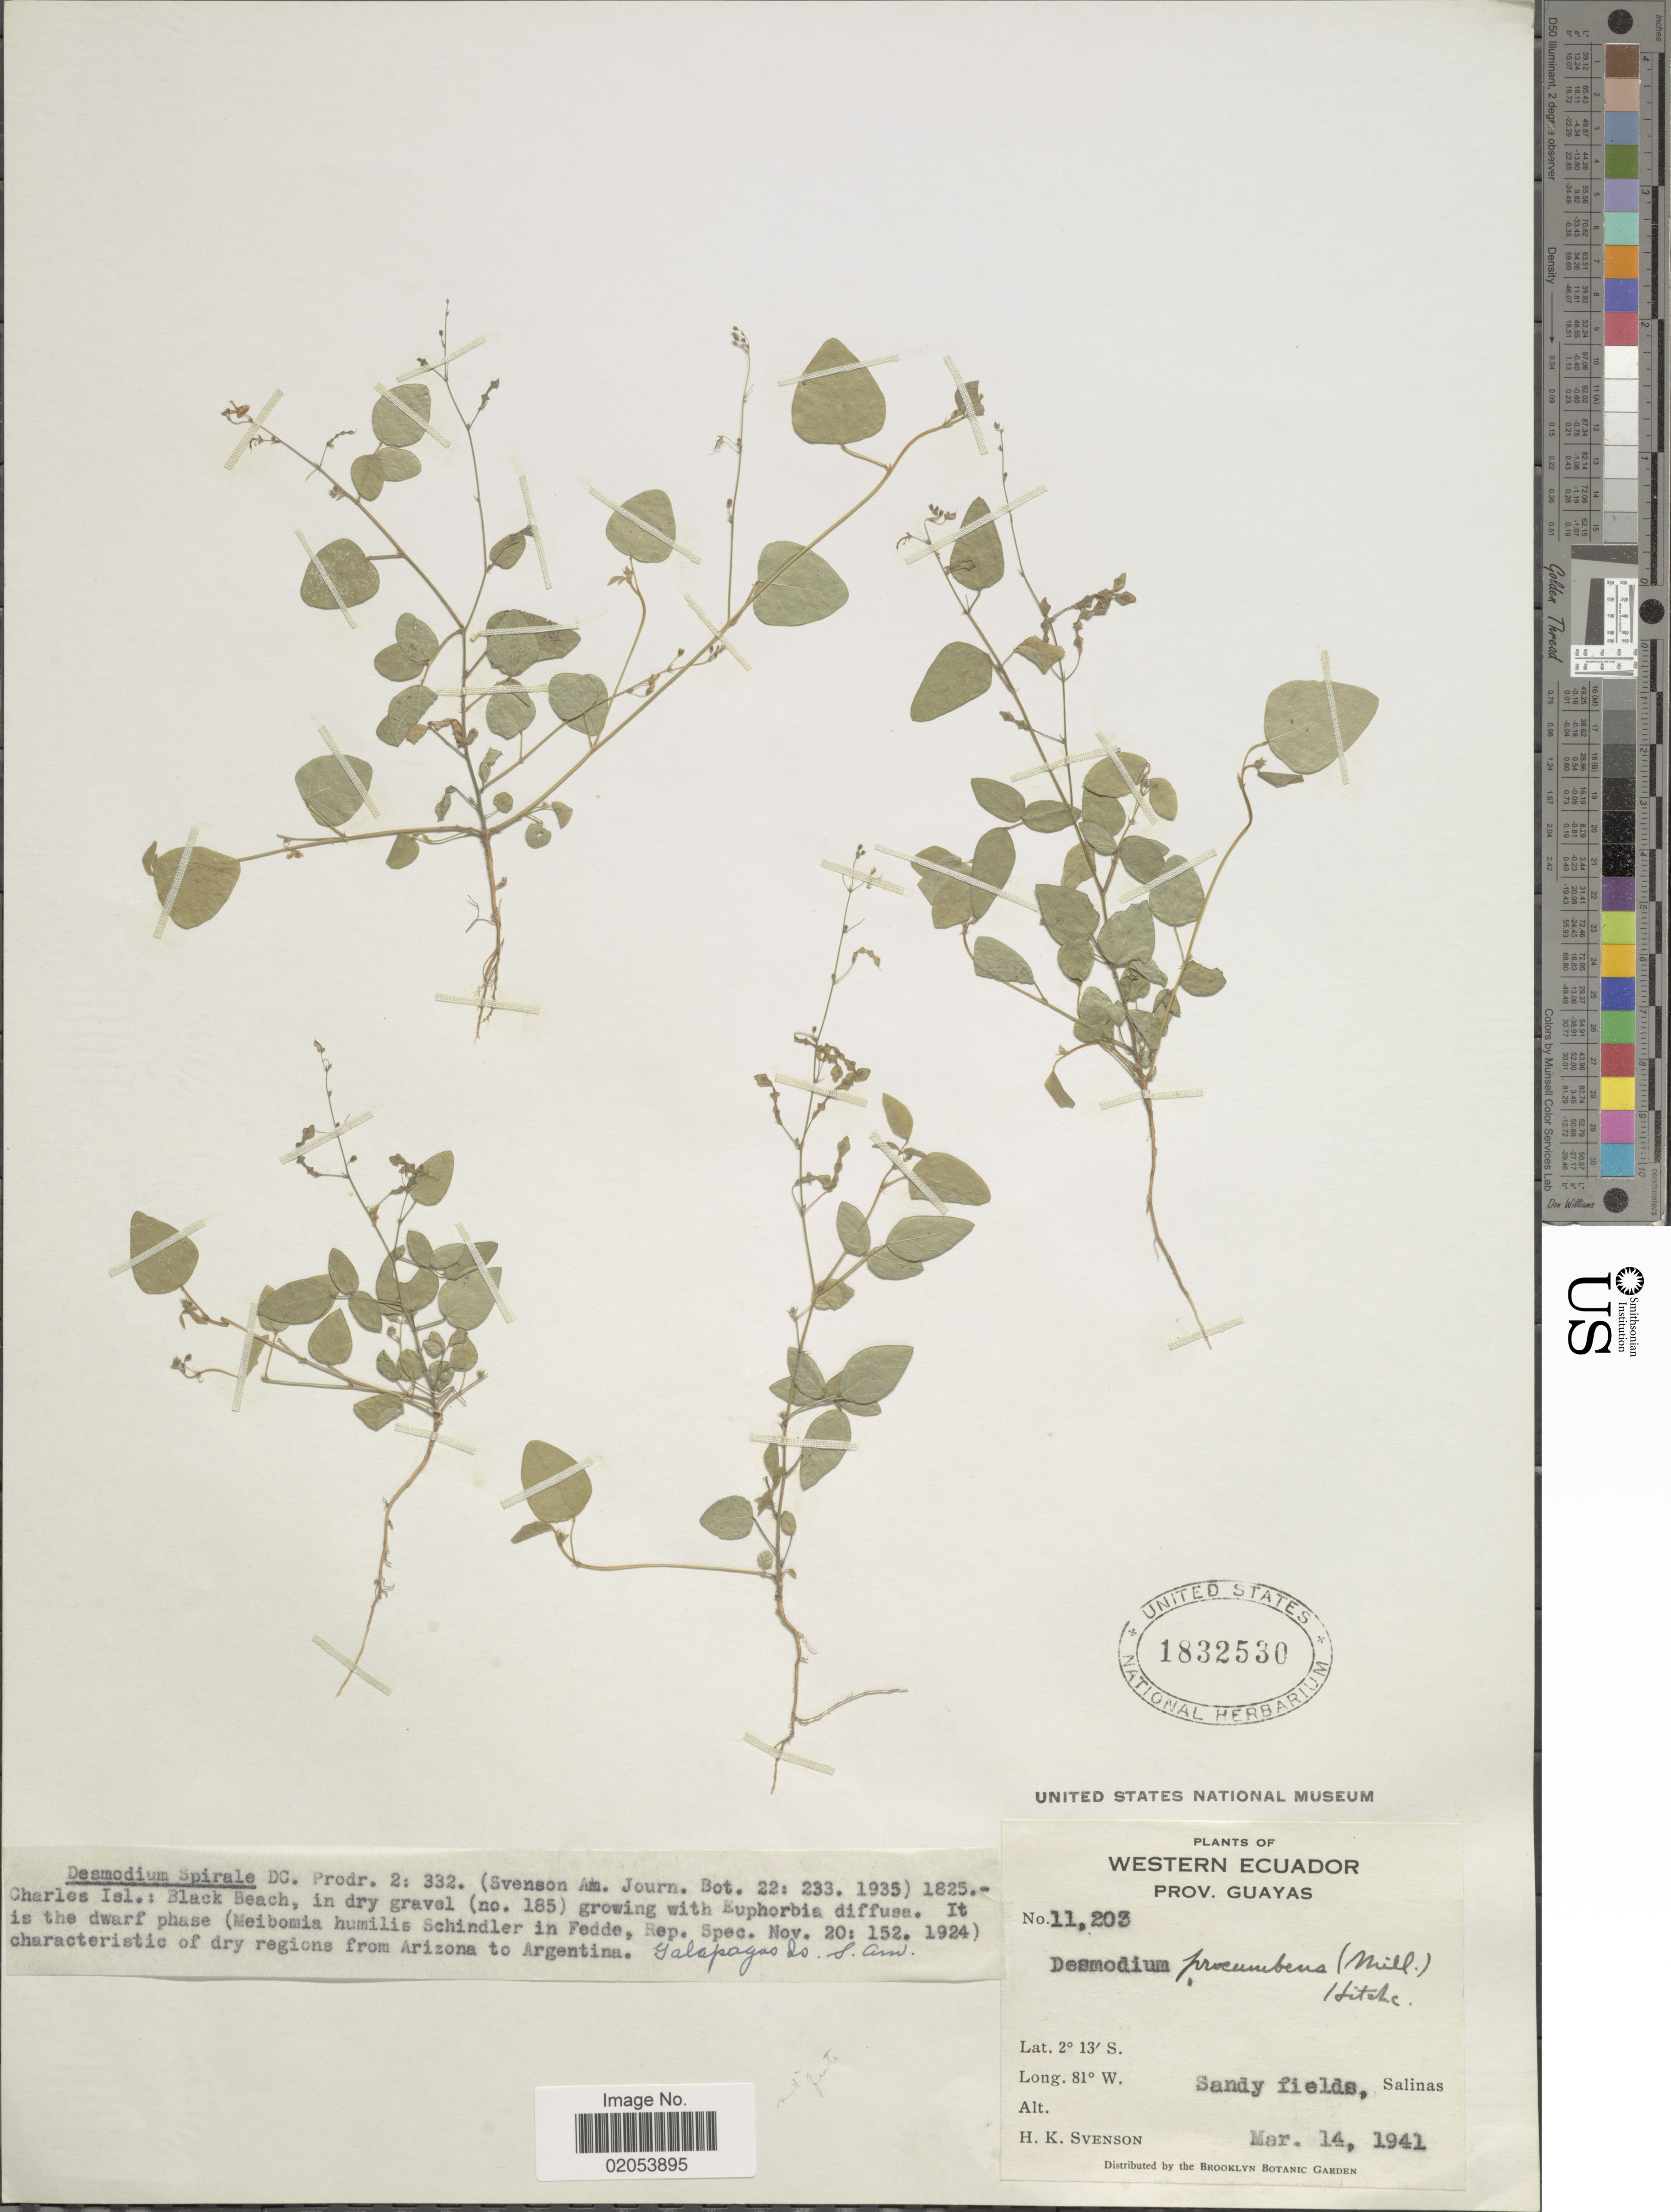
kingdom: Plantae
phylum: Tracheophyta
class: Magnoliopsida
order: Fabales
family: Fabaceae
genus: Desmodium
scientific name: Desmodium procumbens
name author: (Mill.) Hitchc.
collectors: H. K. Svenson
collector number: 11203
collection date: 1941-03-14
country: Ecuador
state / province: Guayas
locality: Western Ecuador. Prov. Guayas. Sandy fields, Salinas.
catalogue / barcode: US 1832530